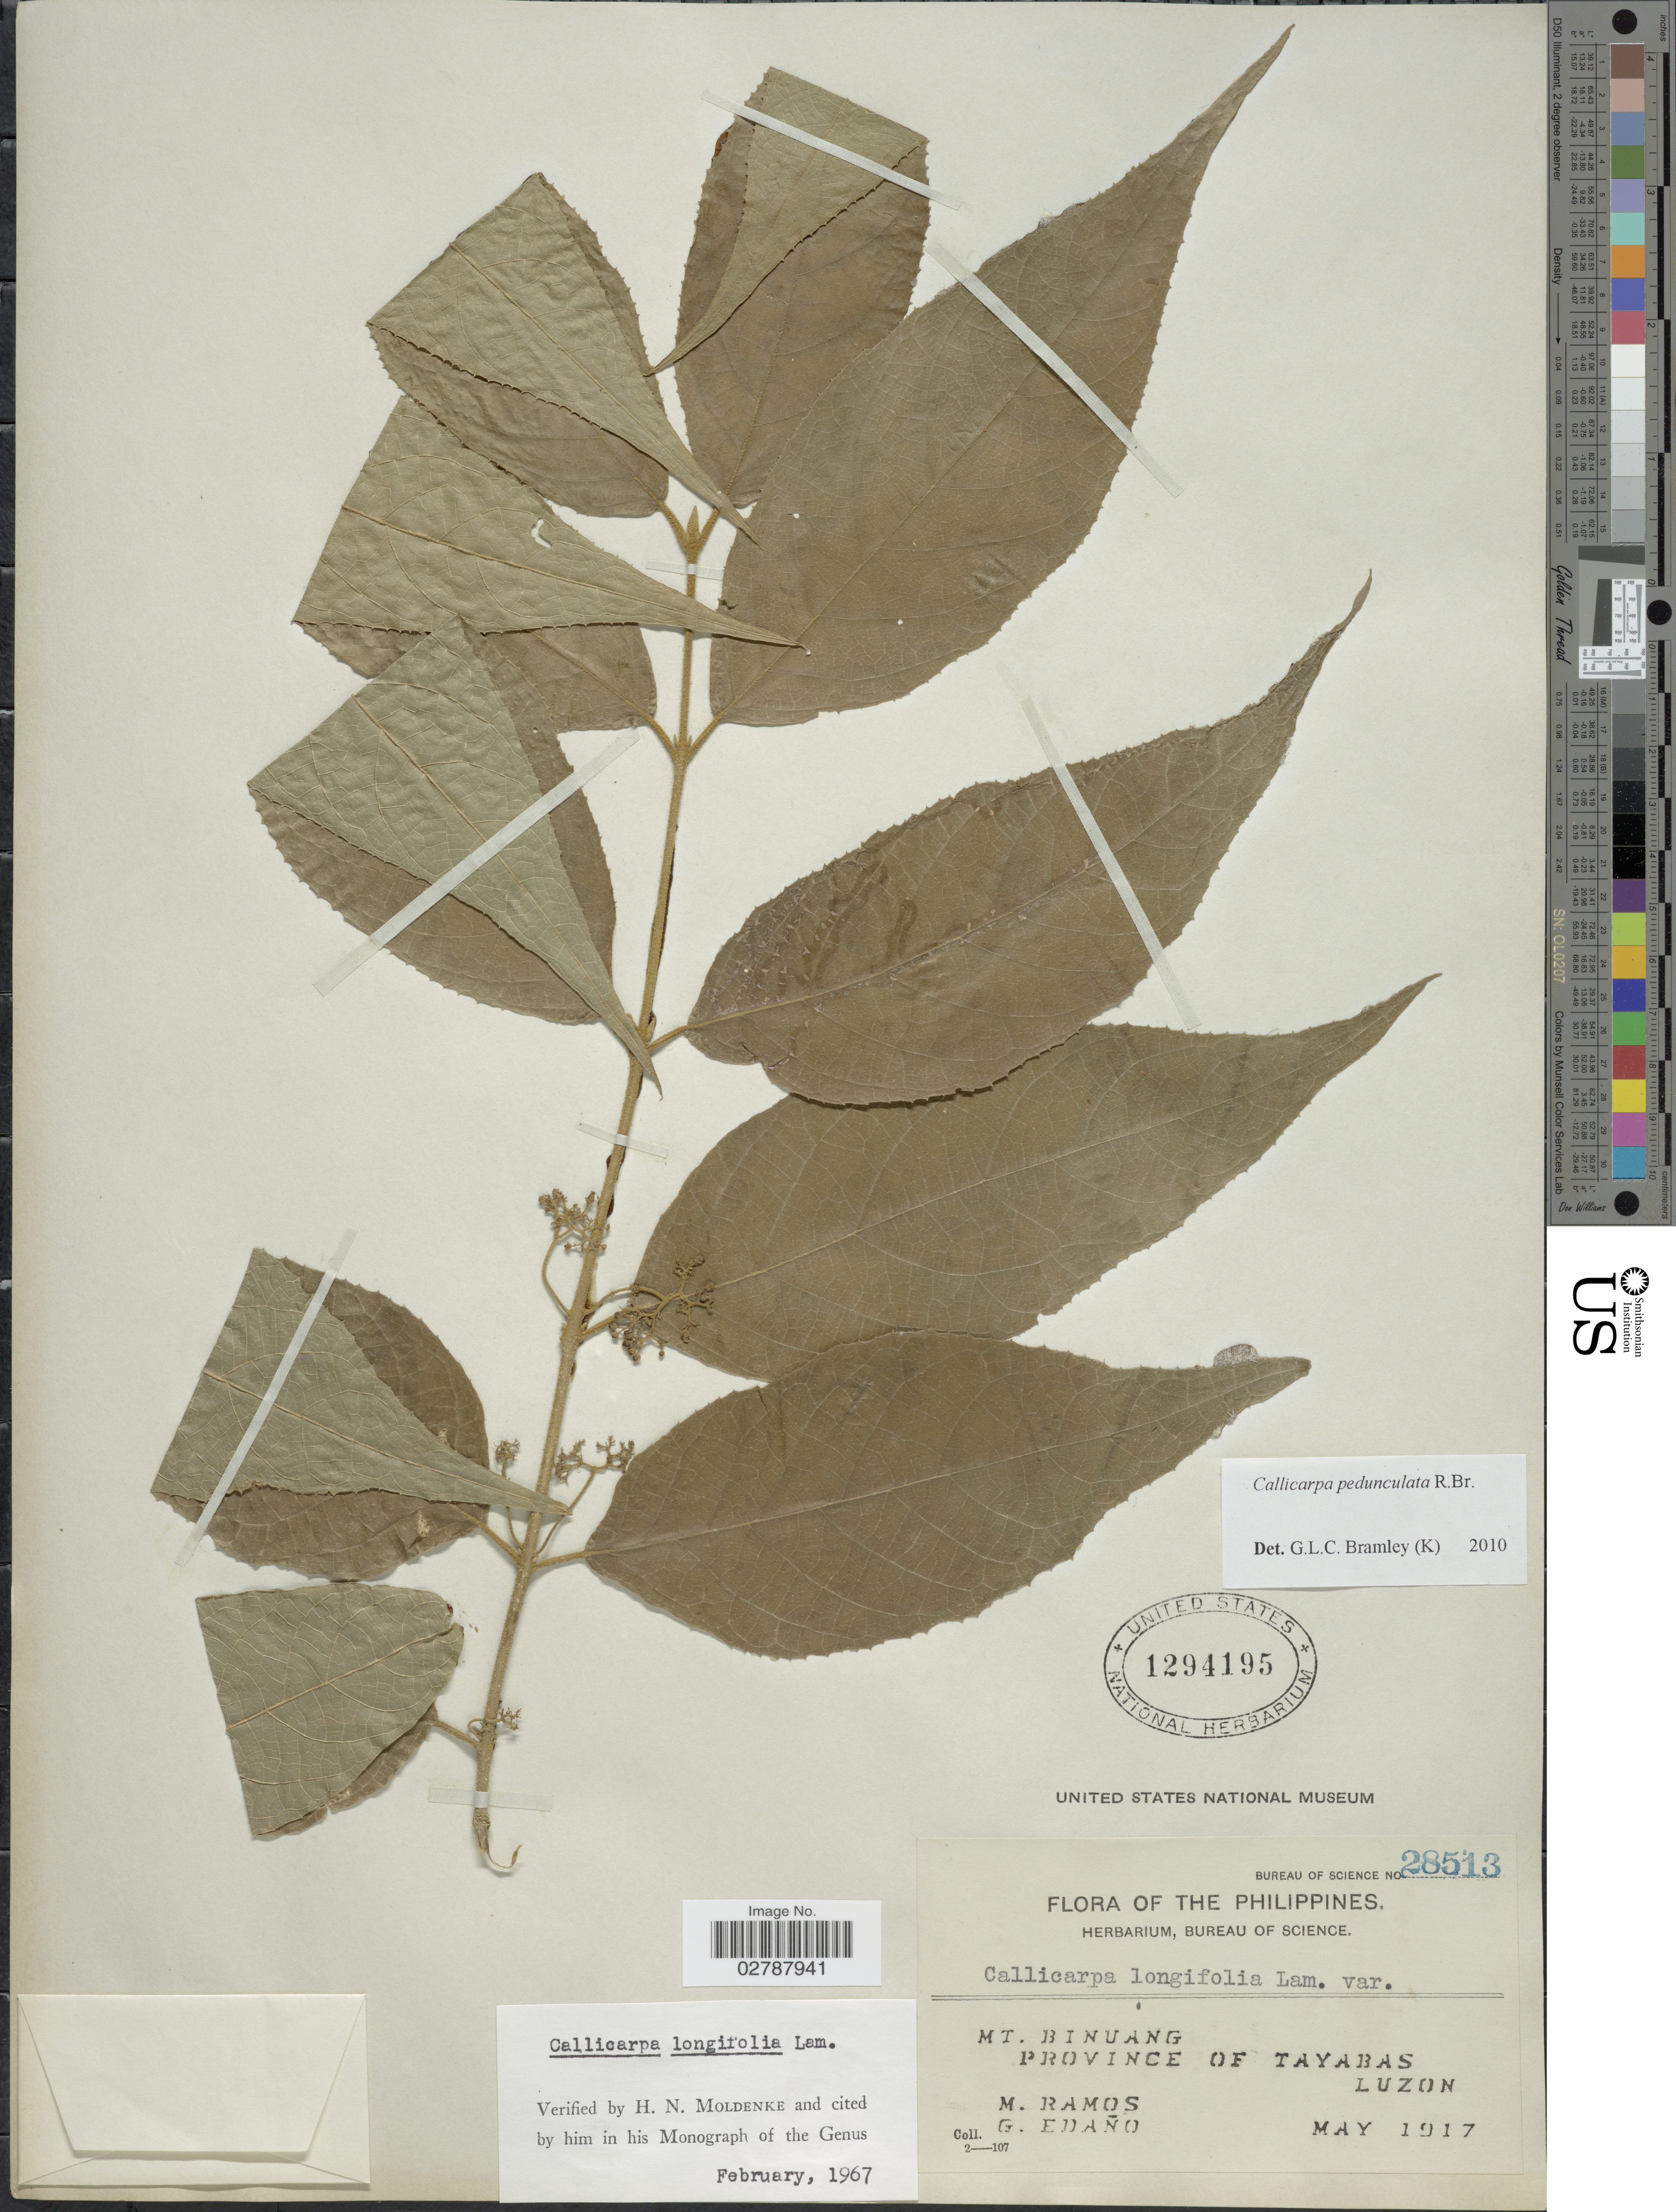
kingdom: Plantae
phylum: Tracheophyta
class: Magnoliopsida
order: Lamiales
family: Lamiaceae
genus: Callicarpa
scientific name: Callicarpa pedunculata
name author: R. Br.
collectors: M. Ramos & G. Edaño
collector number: Bureau of Science28513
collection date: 1917-05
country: Philippines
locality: Mt. Binuang. Province of Tayabas, Luzon.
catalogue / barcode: US 1294195